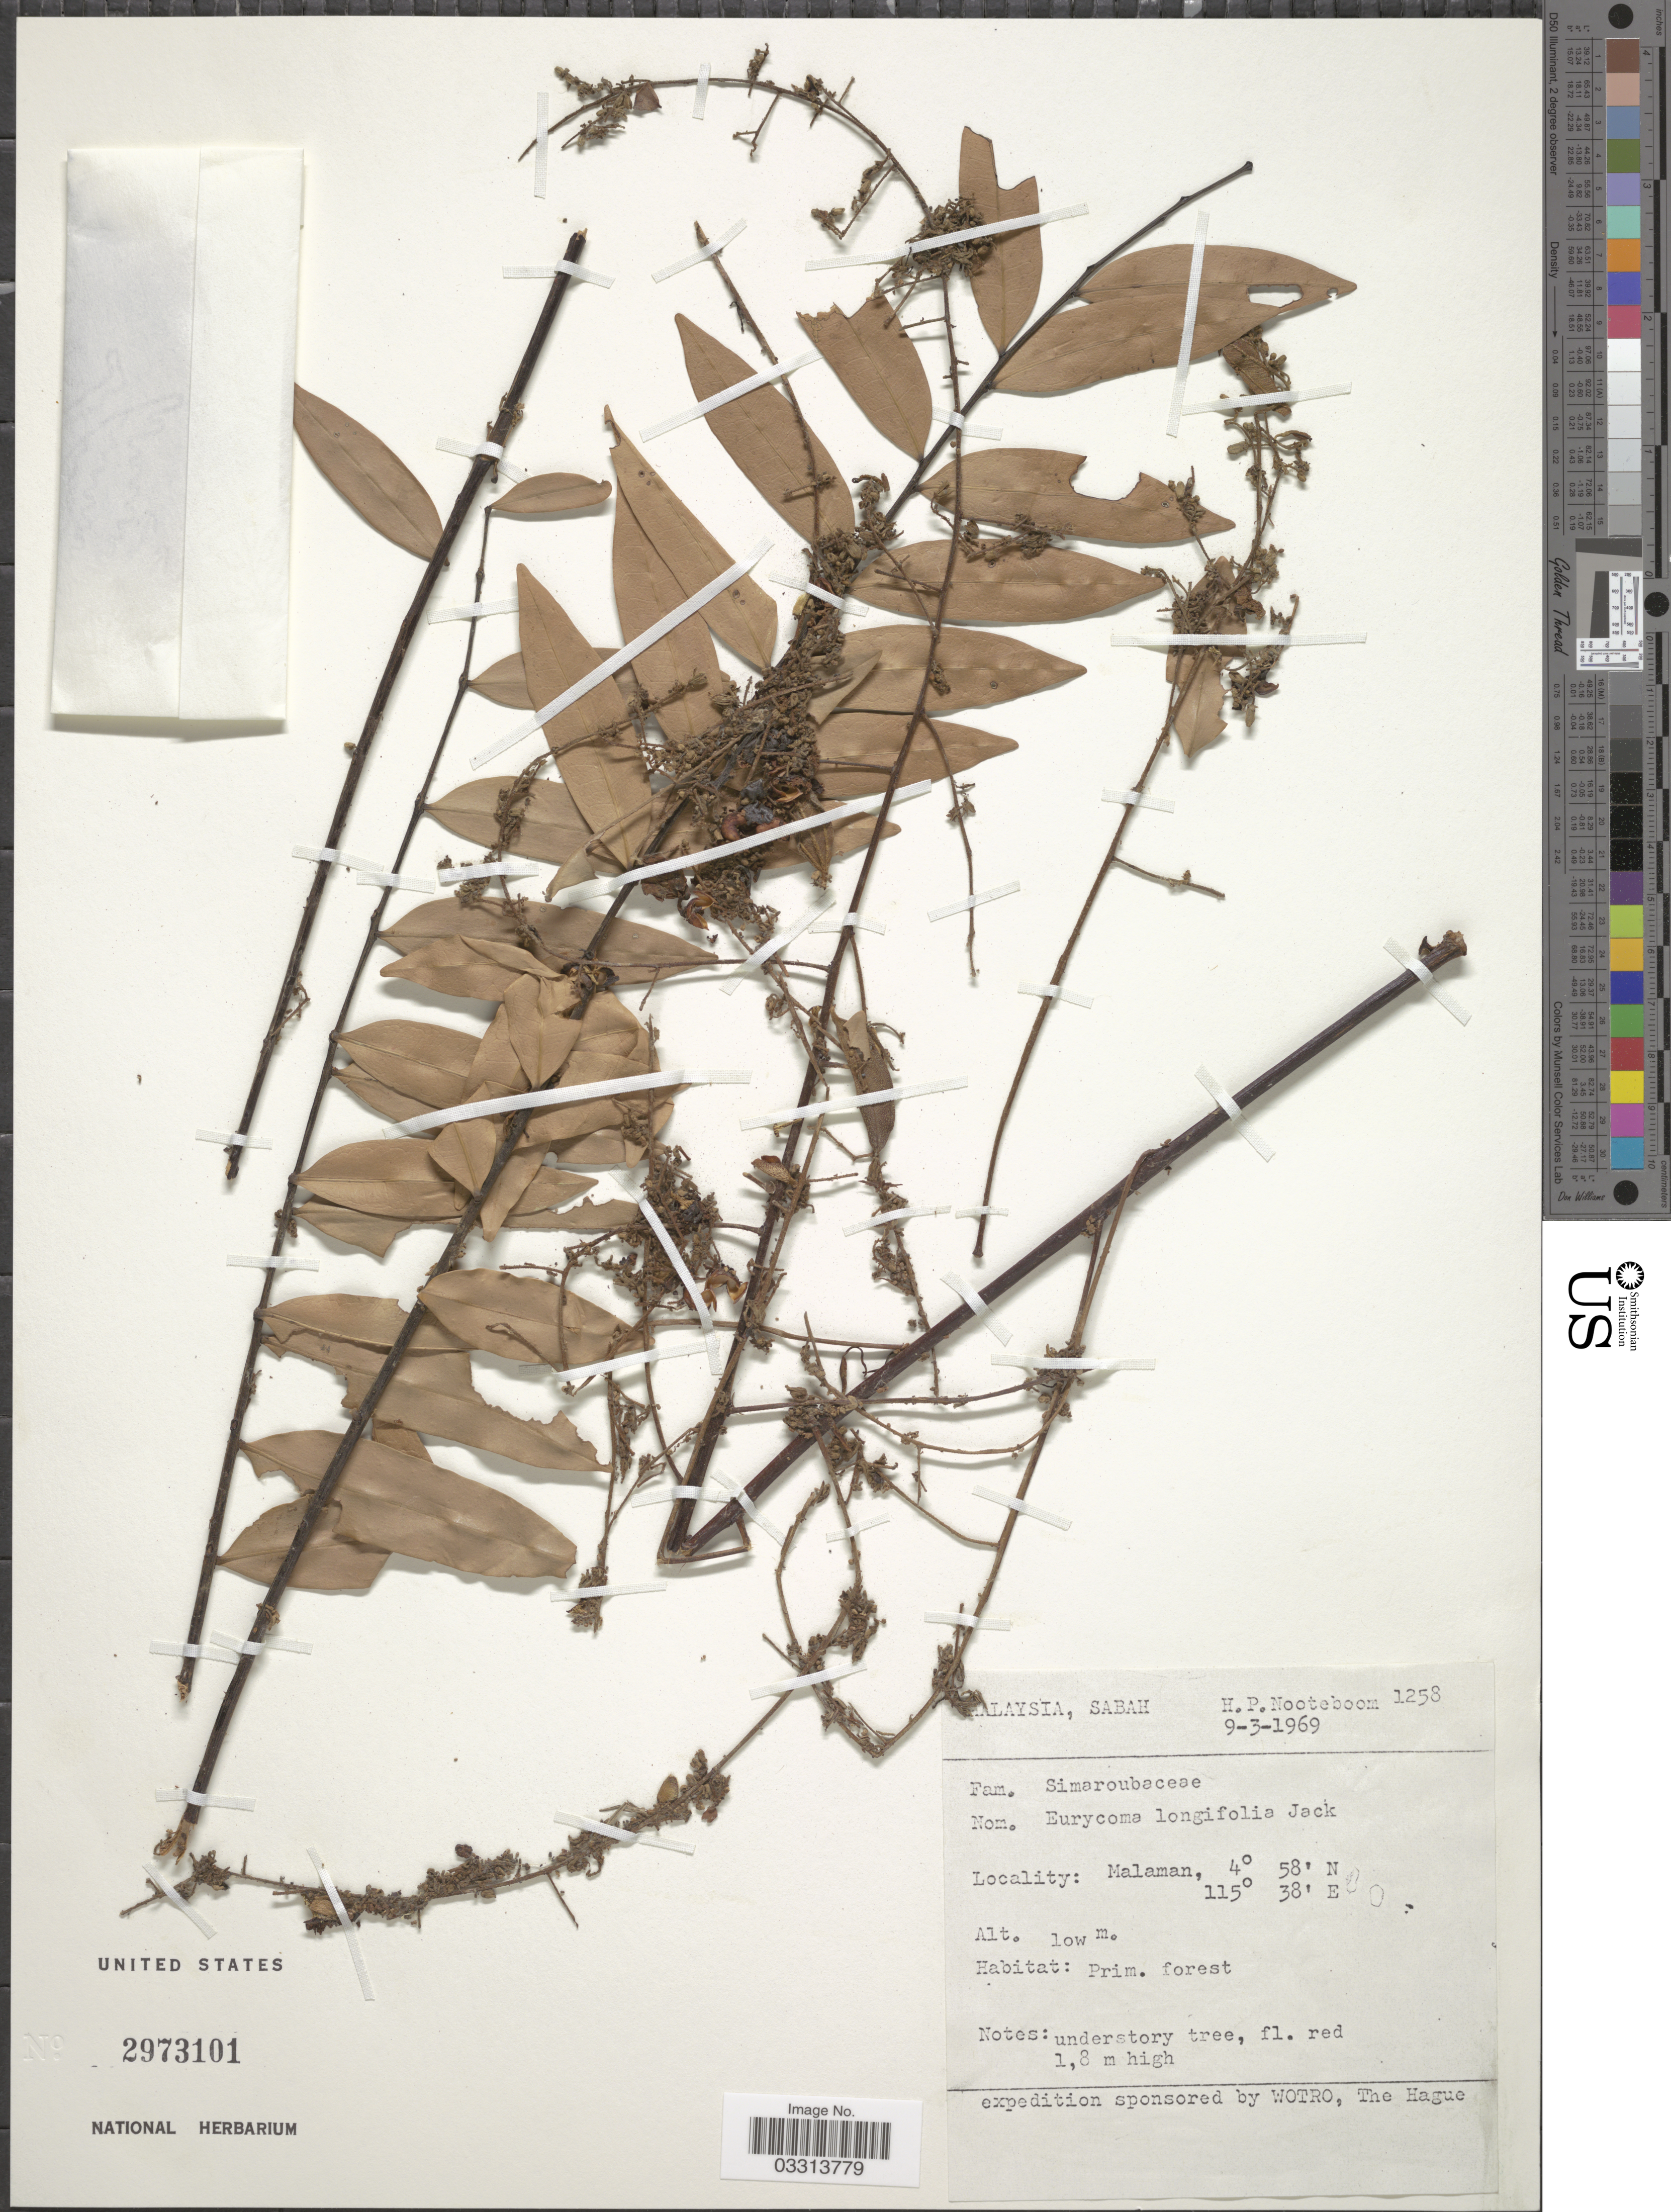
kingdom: Plantae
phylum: Tracheophyta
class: Magnoliopsida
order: Sapindales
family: Simaroubaceae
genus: Eurycoma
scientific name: Eurycoma longifolia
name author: Jack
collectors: H. P. Nooteboom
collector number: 1258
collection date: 1969-03-09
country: Malaysia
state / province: Sabah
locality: Malaman.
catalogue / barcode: US 2973101